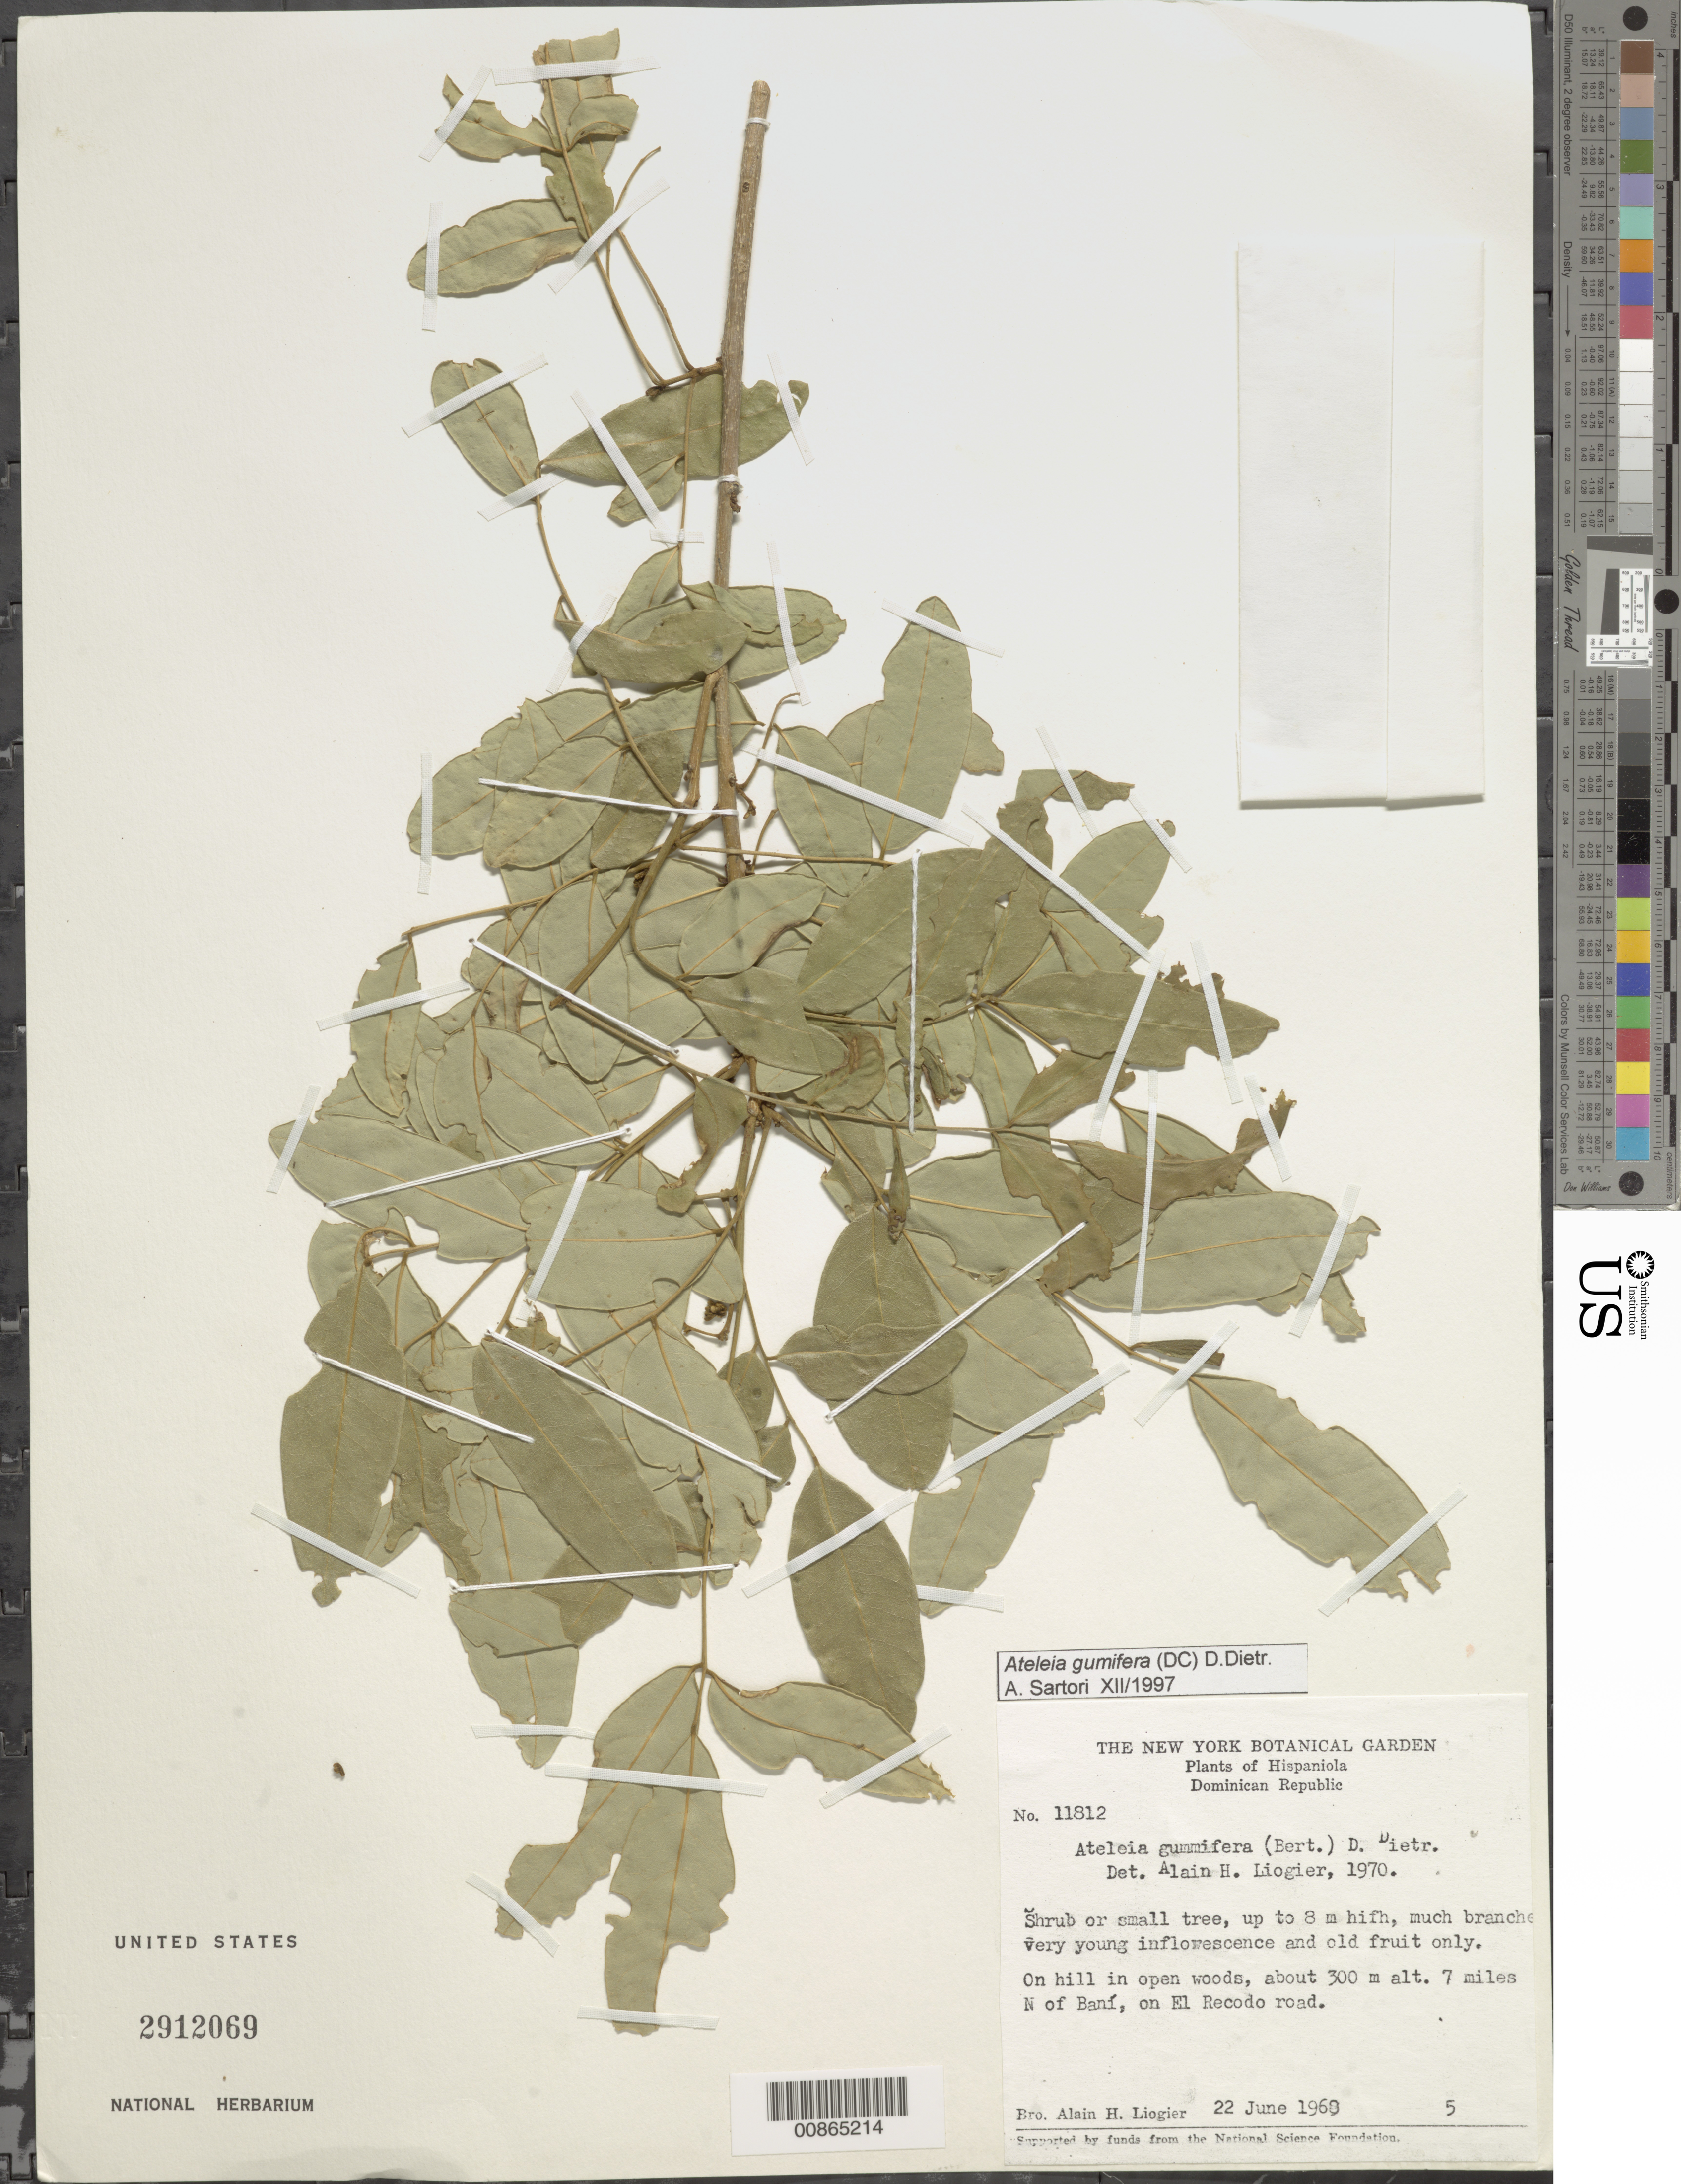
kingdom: Plantae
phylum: Tracheophyta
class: Magnoliopsida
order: Fabales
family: Fabaceae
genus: Ateleia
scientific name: Ateleia gummifera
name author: (Bertero ex DC.) D. Dietr.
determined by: Sartori, A.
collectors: A. H. Liogier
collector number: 11812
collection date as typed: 22 Jun 1969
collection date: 1969-06-22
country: Dominican Republic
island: Hispaniola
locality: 7 miles N of Baní, on El Recodo road.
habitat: On hill in open woods.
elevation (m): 300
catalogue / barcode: US 2912069